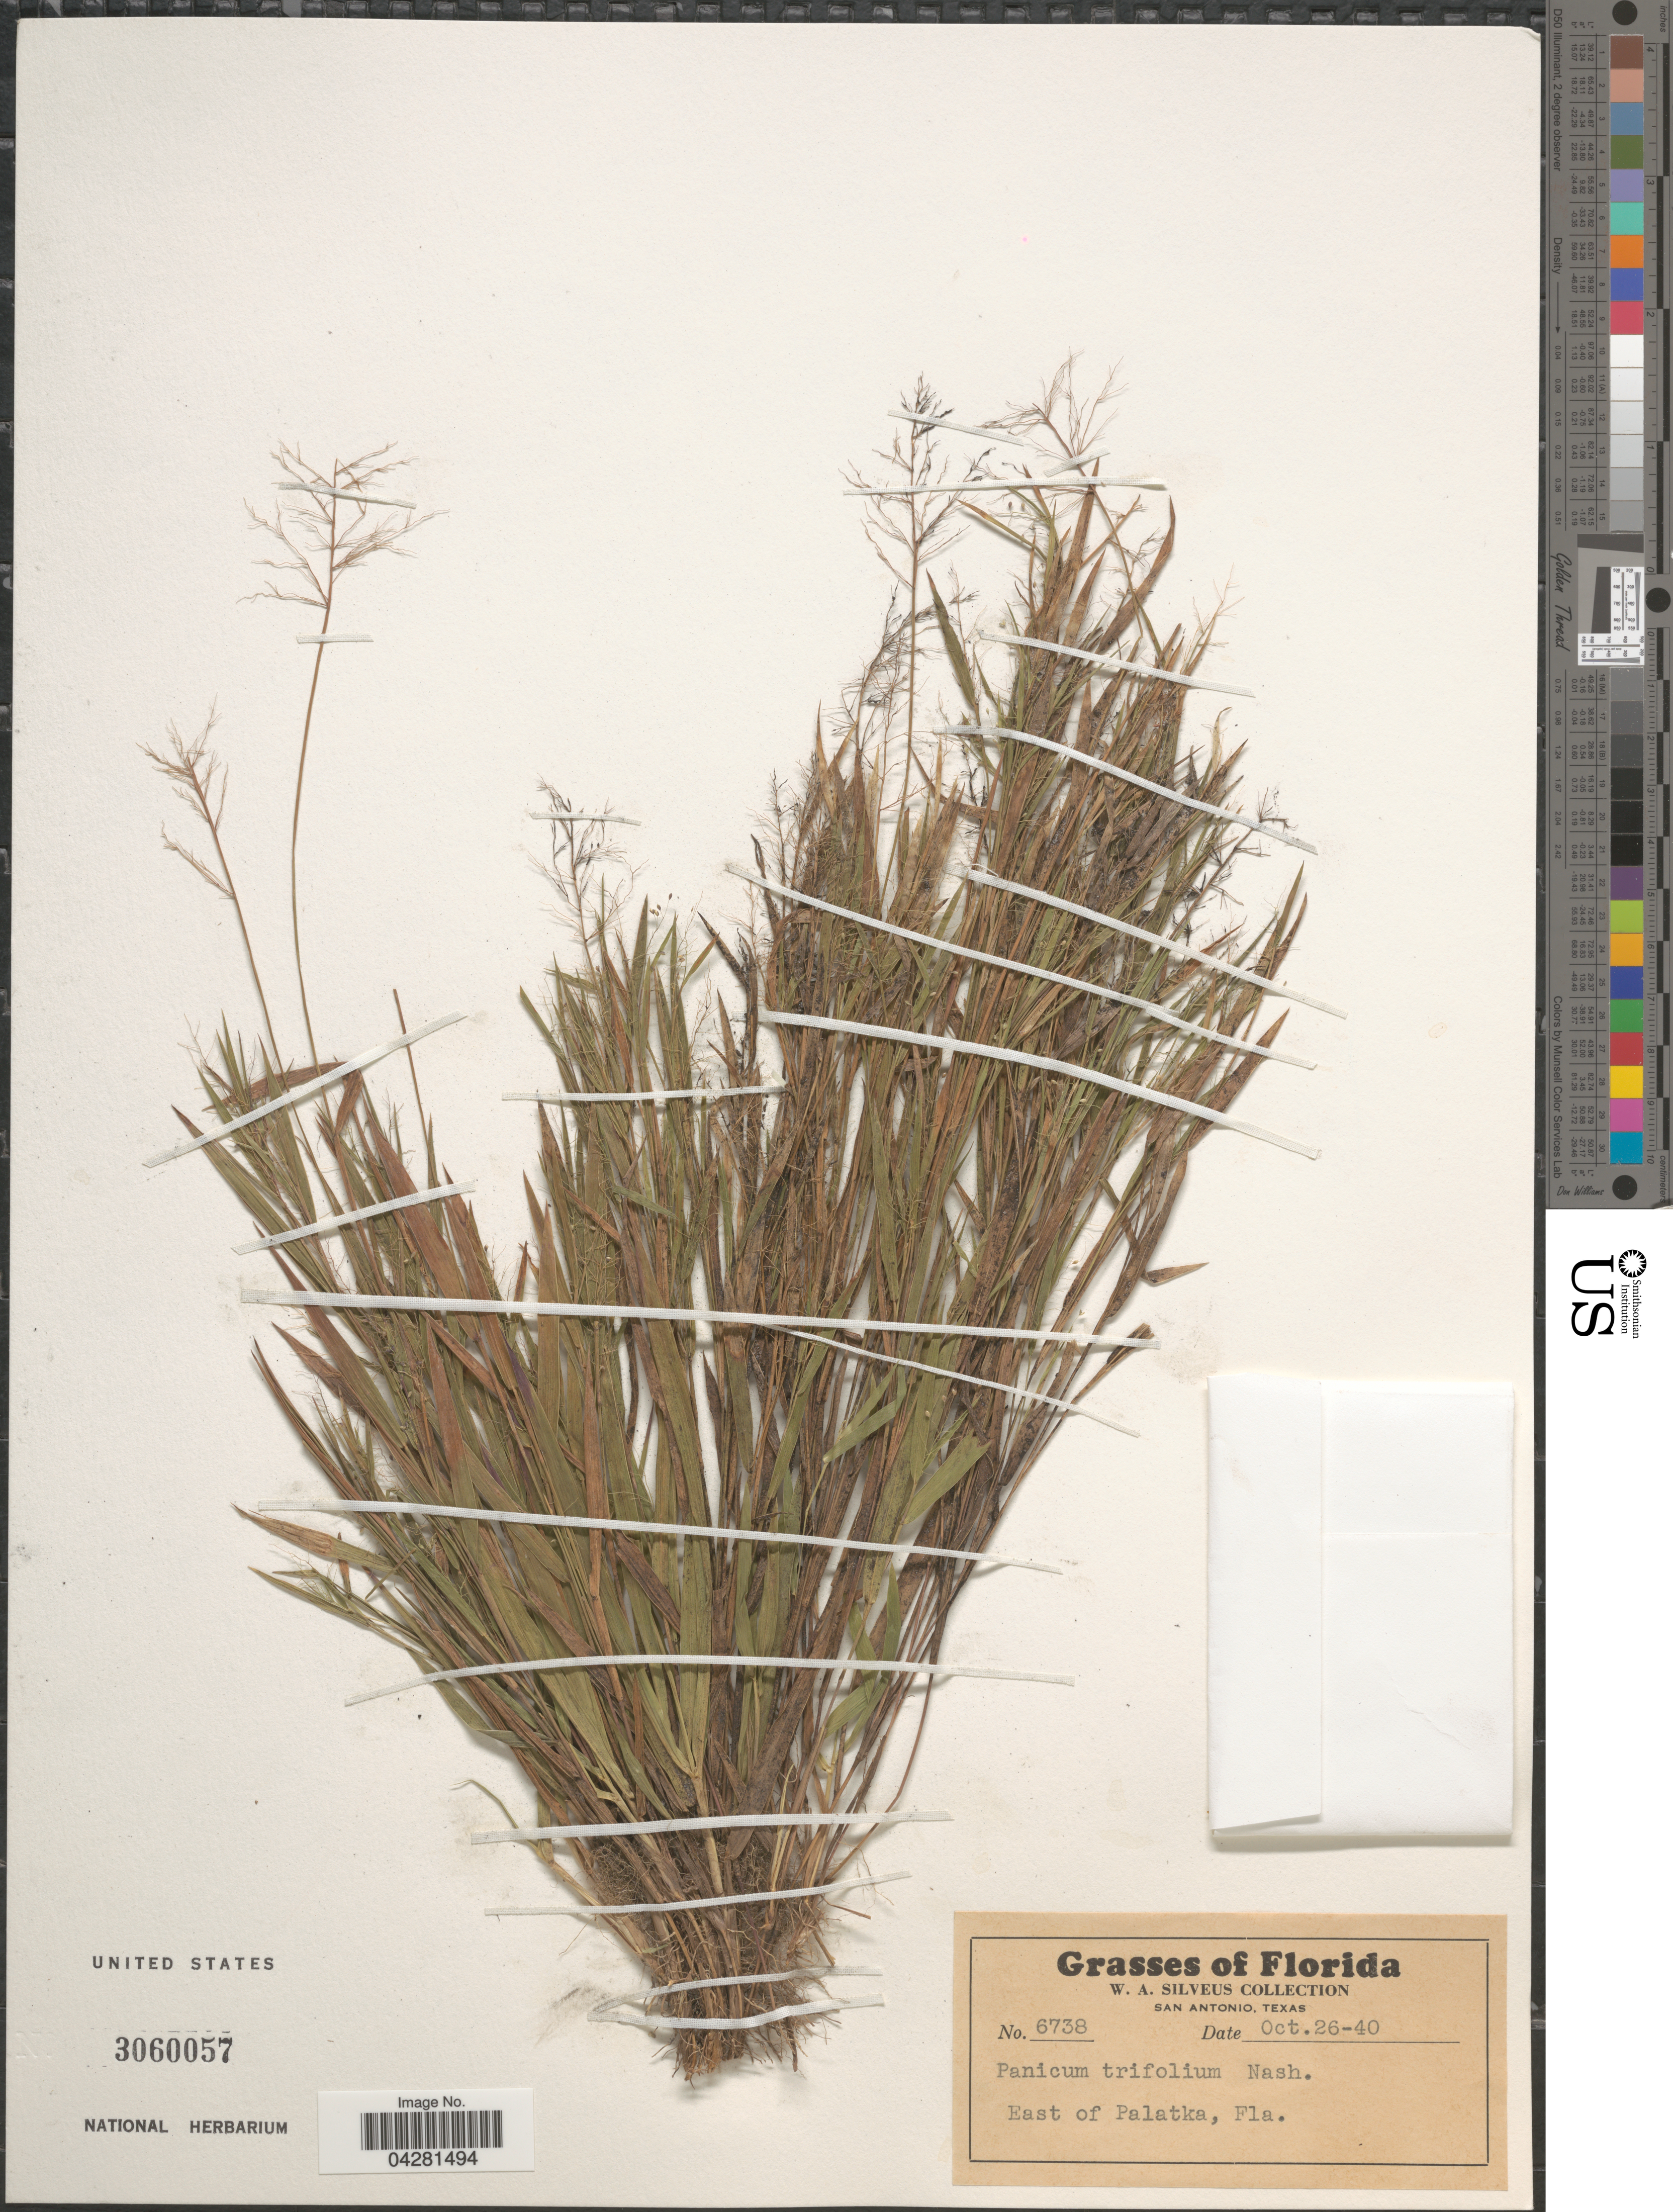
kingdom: Plantae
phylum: Tracheophyta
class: Liliopsida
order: Poales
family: Poaceae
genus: Dichanthelium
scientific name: Dichanthelium dichotomum var. unciphyllum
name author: (Trin.) Davidse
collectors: W. Silveus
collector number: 6738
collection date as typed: Transcribed d/m/y: 26/10/40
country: United States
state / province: Florida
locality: East of Palatka.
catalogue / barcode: US 3060057